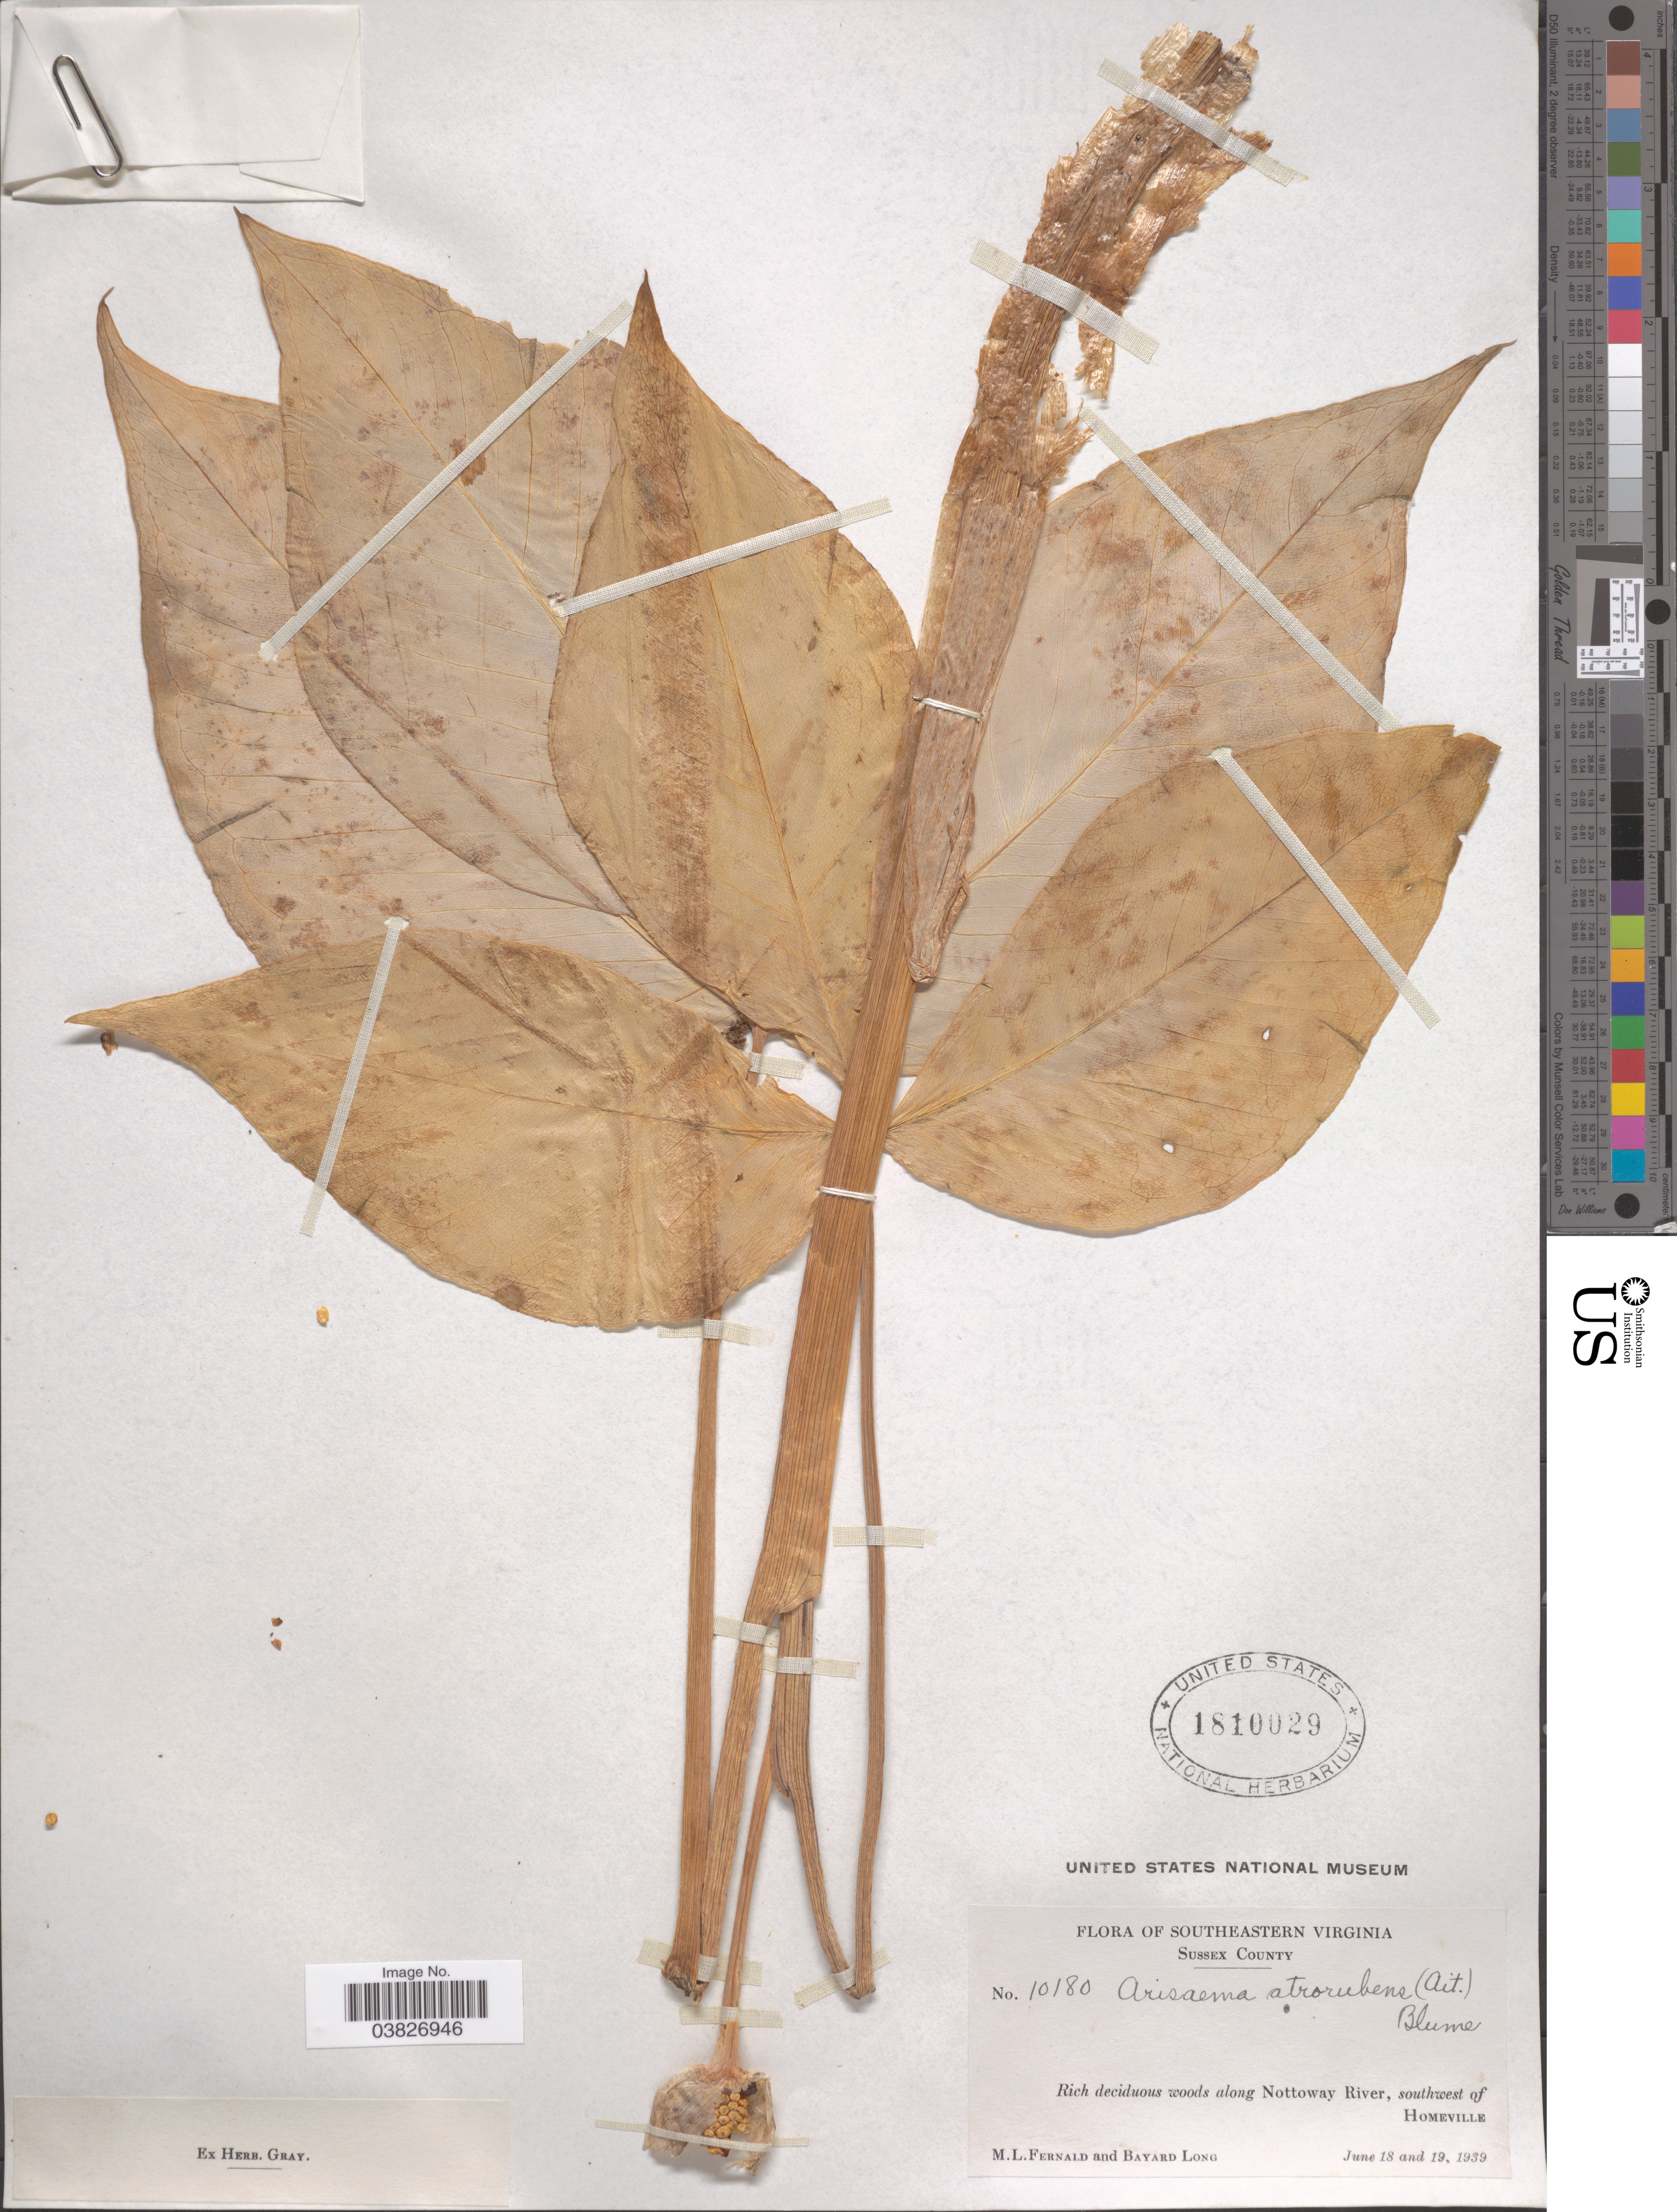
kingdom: Plantae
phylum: Tracheophyta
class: Liliopsida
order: Alismatales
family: Araceae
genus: Arisaema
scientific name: Arisaema atrorubens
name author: (Aiton) Blume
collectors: M. L. Fernald & B. Long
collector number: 10180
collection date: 1939-06-18/1939-06-19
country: United States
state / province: Virginia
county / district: Sussex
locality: Southeastern Virginia. Sussex County. Rich deciduous woods along Nottoway River, southwest of Homeville.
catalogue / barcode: US 1810029